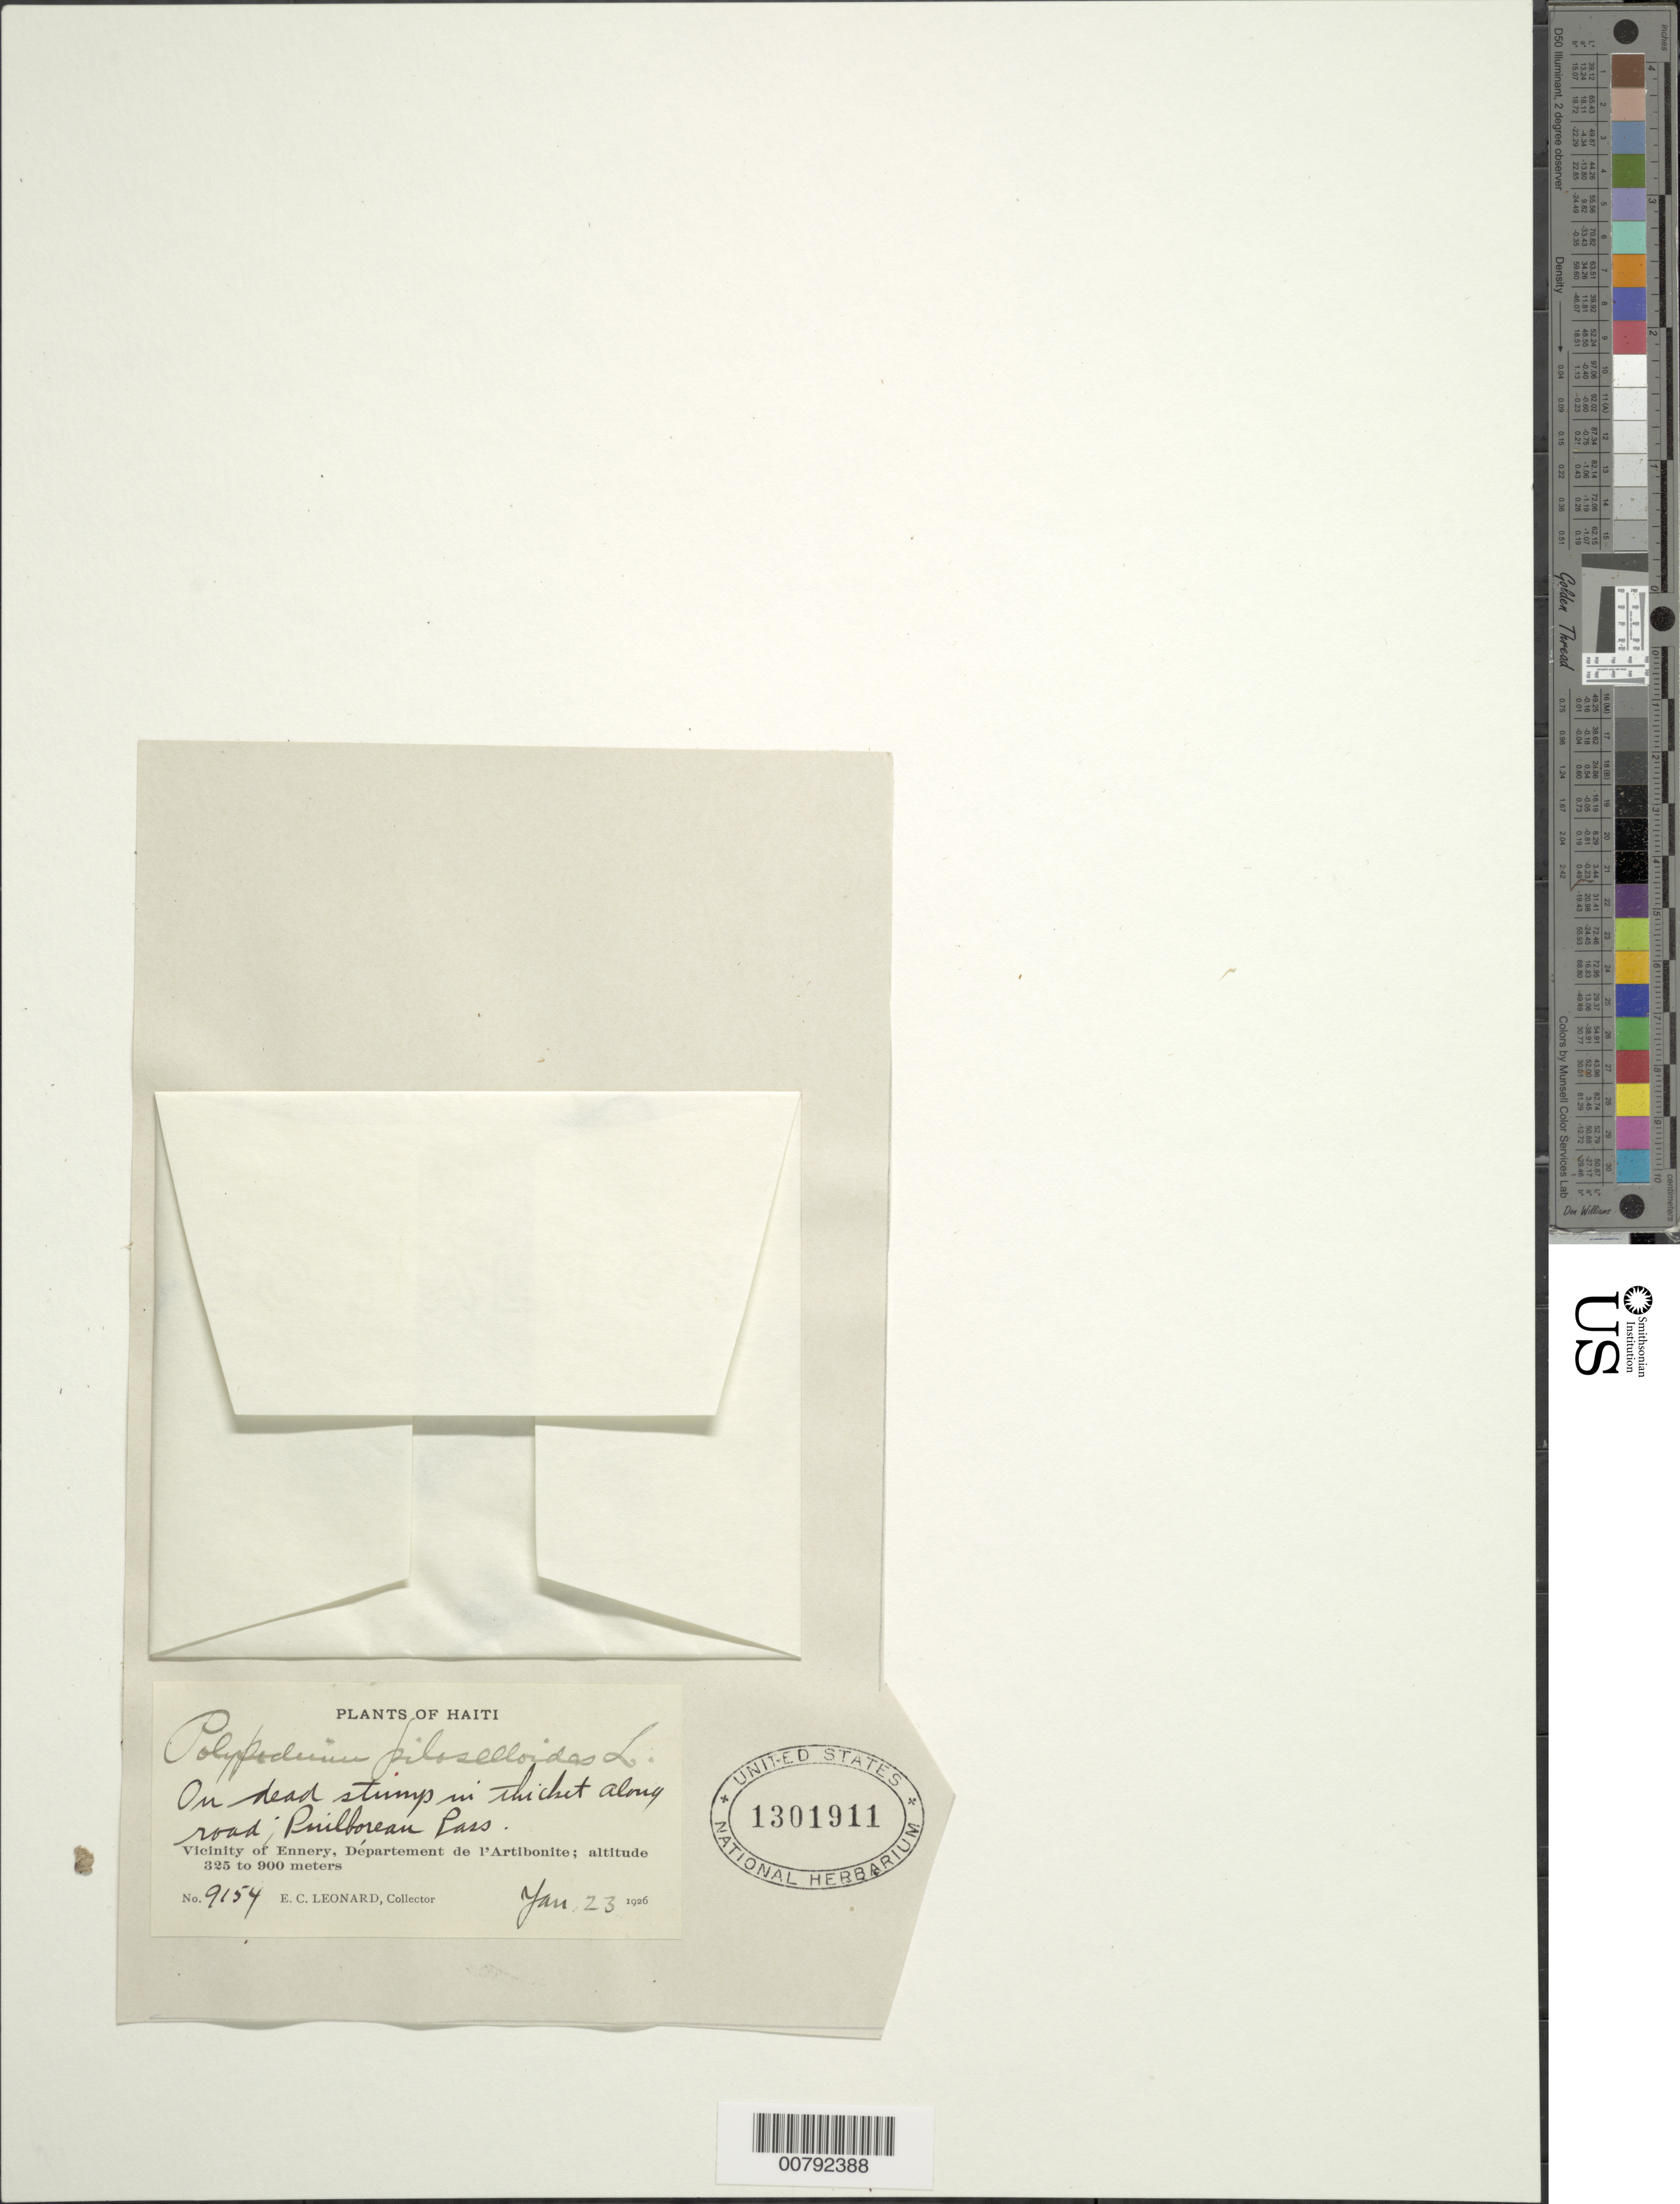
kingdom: Plantae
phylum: Tracheophyta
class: Polypodiopsida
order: Polypodiales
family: Polypodiaceae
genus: Microgramma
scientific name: Microgramma piloselloides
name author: (L.) Copel.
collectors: E. C. Leonard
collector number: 9154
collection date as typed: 23 Jan 1926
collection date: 1926-01-23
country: Haiti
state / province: Artibonite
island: Hispaniola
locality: Ennery vicinity, Puilborean Pass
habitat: Roadside, thicket, on dead stump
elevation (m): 325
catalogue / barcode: US 1301911